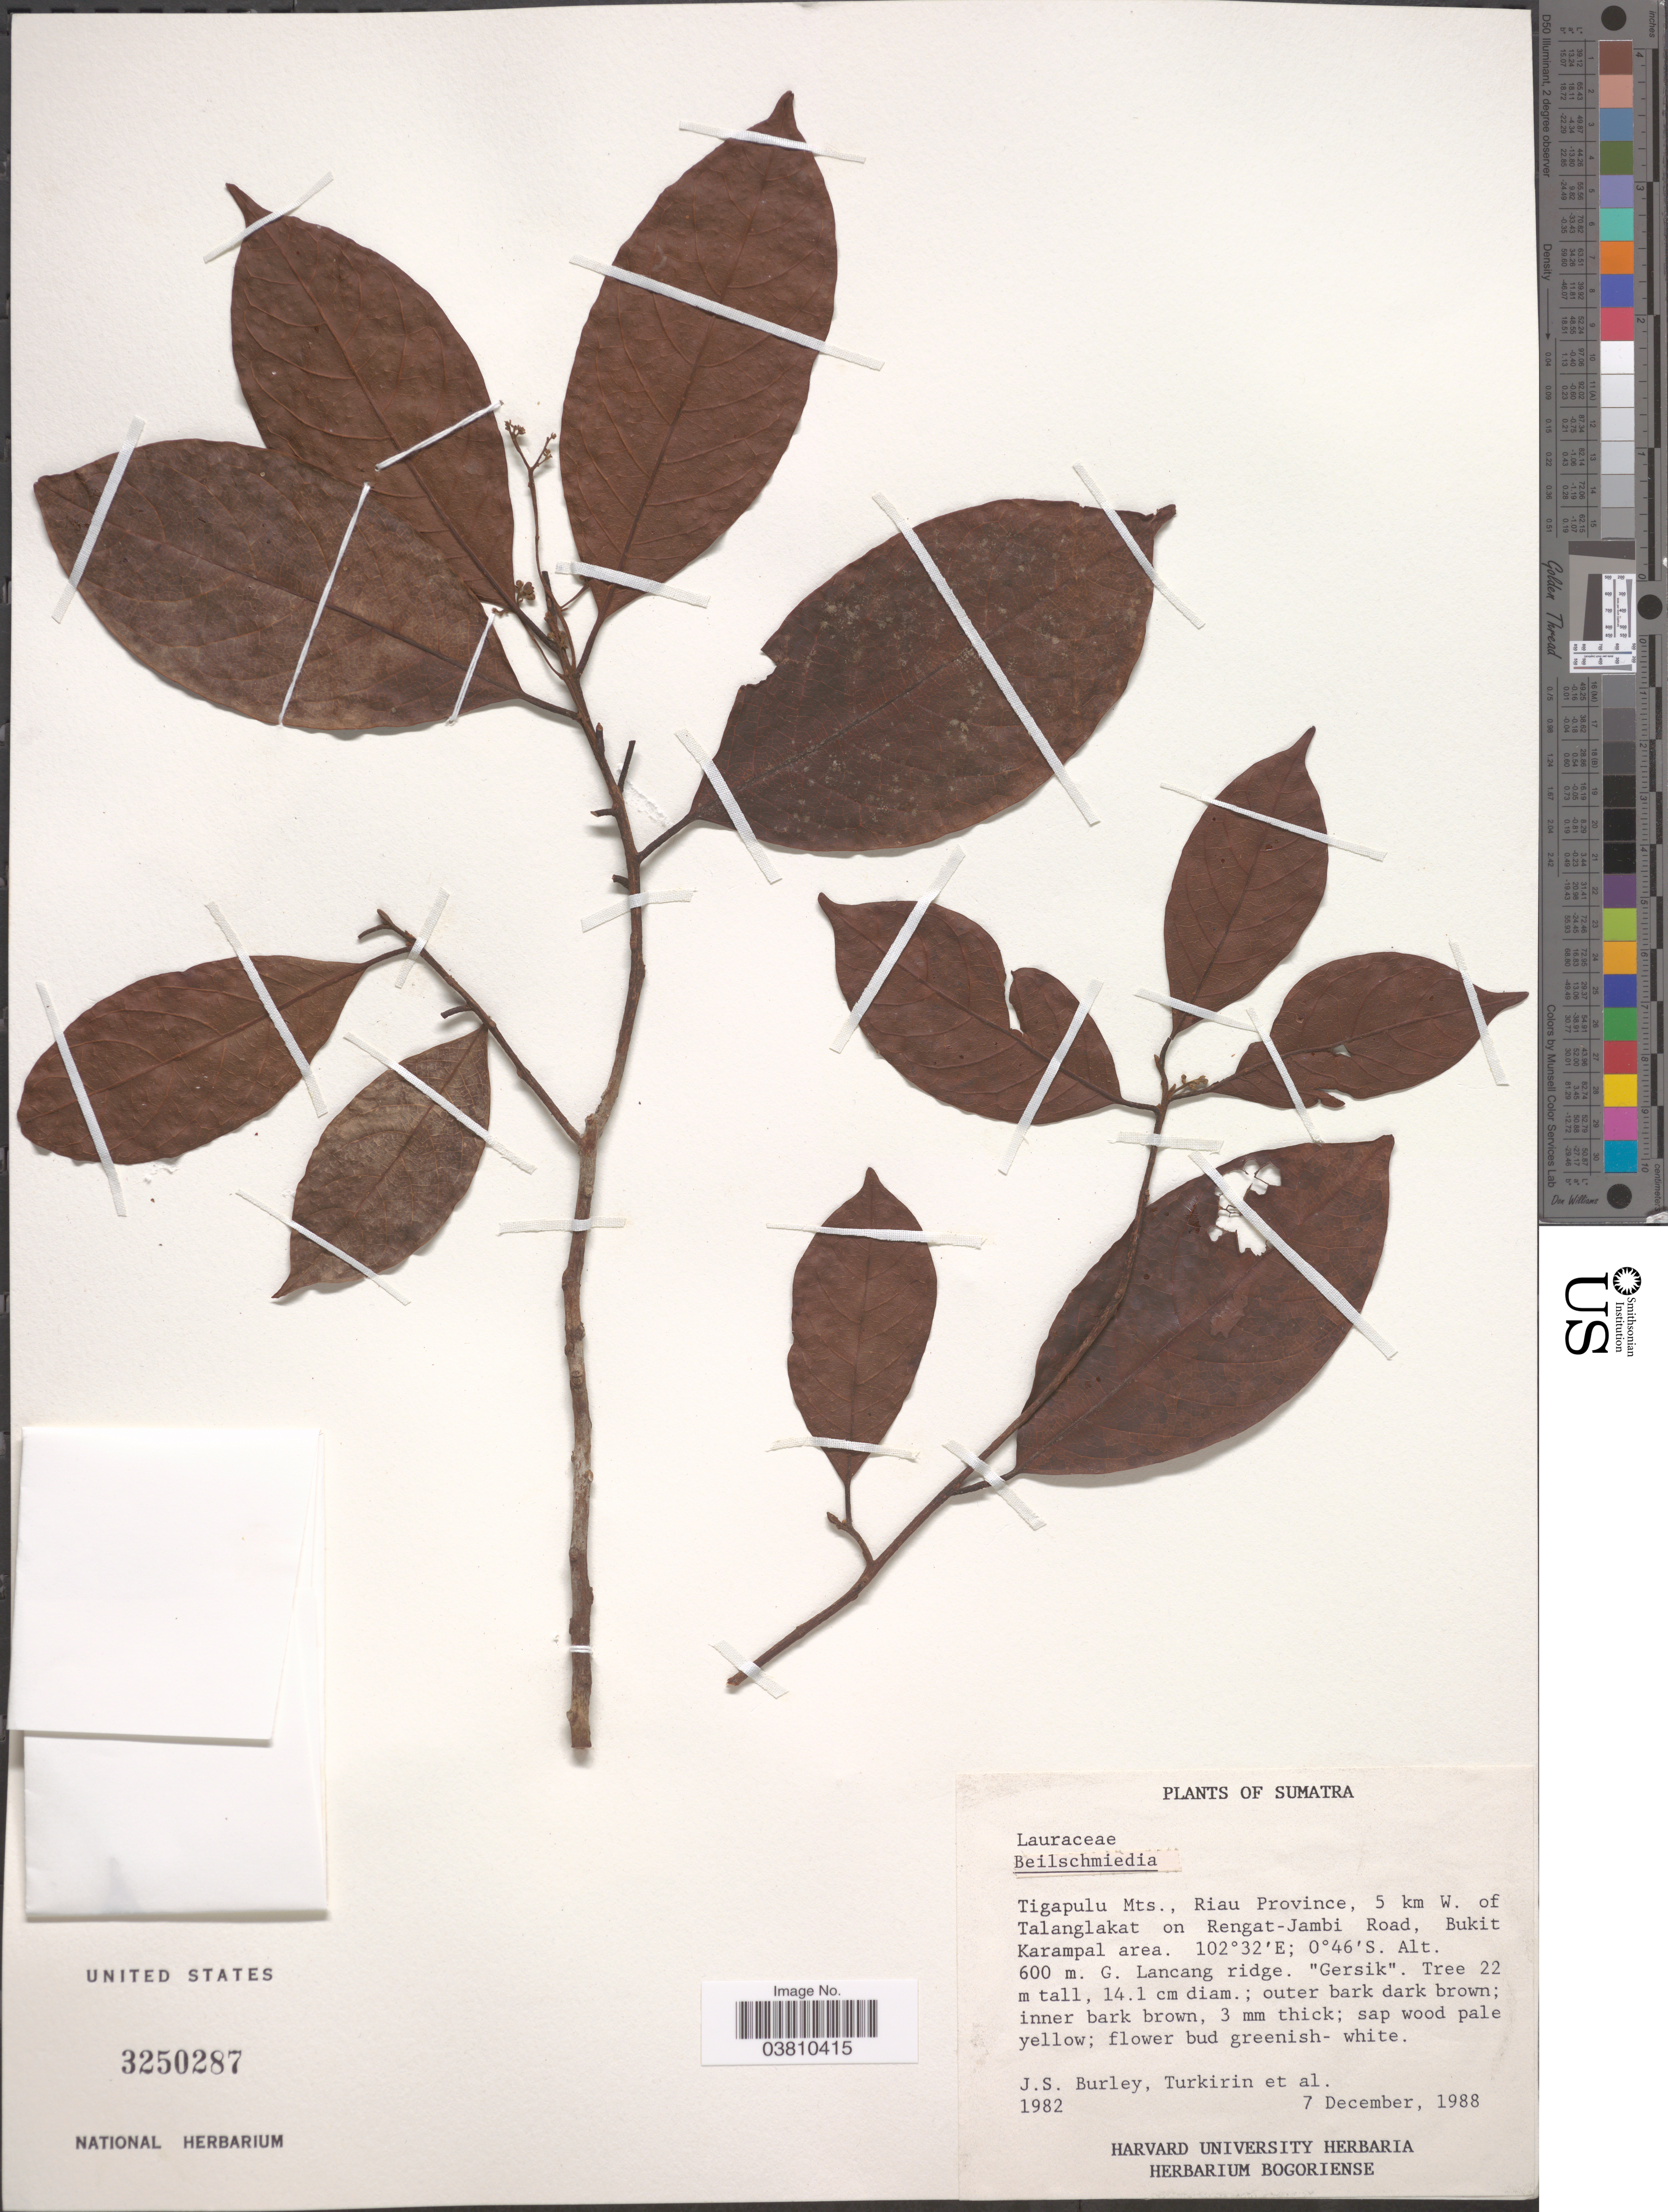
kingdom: Plantae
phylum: Tracheophyta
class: Magnoliopsida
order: Laurales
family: Lauraceae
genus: Beilschmiedia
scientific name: Beilschmiedia sp.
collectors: J. S. Burley, -. Turkirin & et al.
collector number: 1982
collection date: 1988-12-07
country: Indonesia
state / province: Sumatra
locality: Tigapulu Mts., Riau Province, 5 km W. of Talanglakat on Rengat-Jambi Road, Bukit Karampal area. G. Lancang ridge.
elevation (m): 600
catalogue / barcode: US 3250287